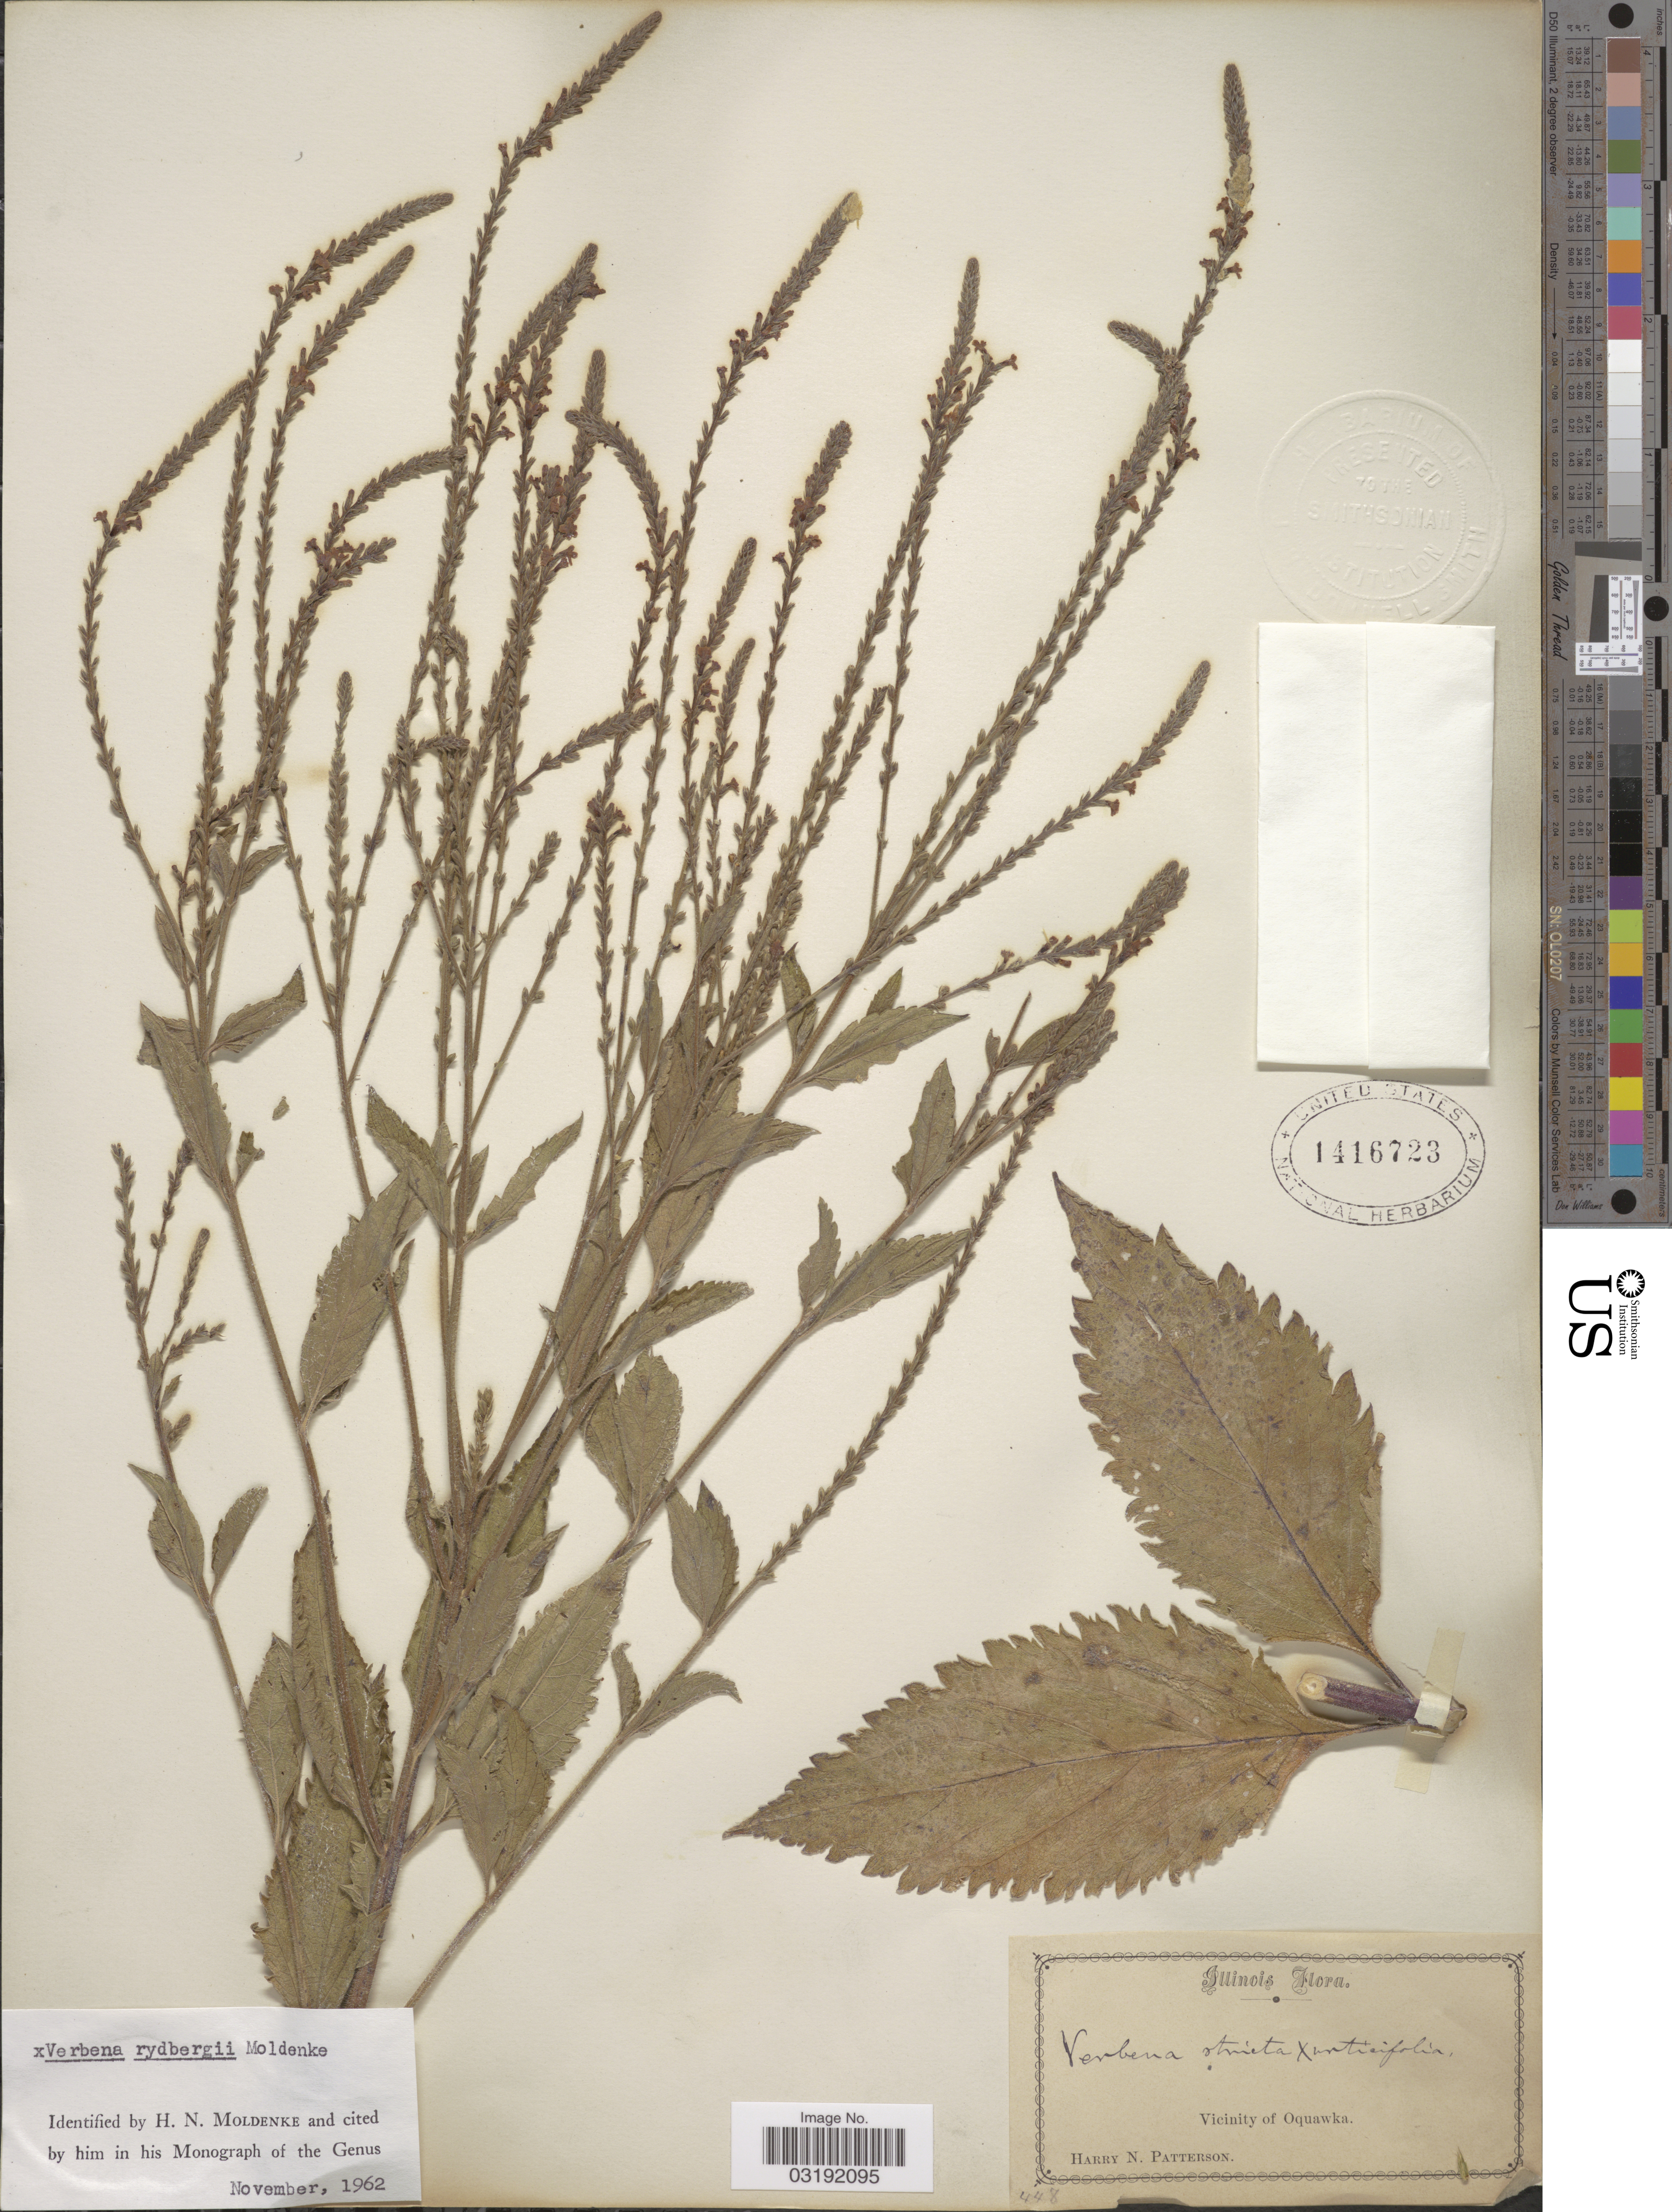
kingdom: Plantae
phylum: Tracheophyta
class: Magnoliopsida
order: Lamiales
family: Verbenaceae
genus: Verbena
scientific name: Verbena rydbergii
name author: Moldenke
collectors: H. N. Patterson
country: United States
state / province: Illinois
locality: Vicinity of Oquawka.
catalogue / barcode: US 1416723